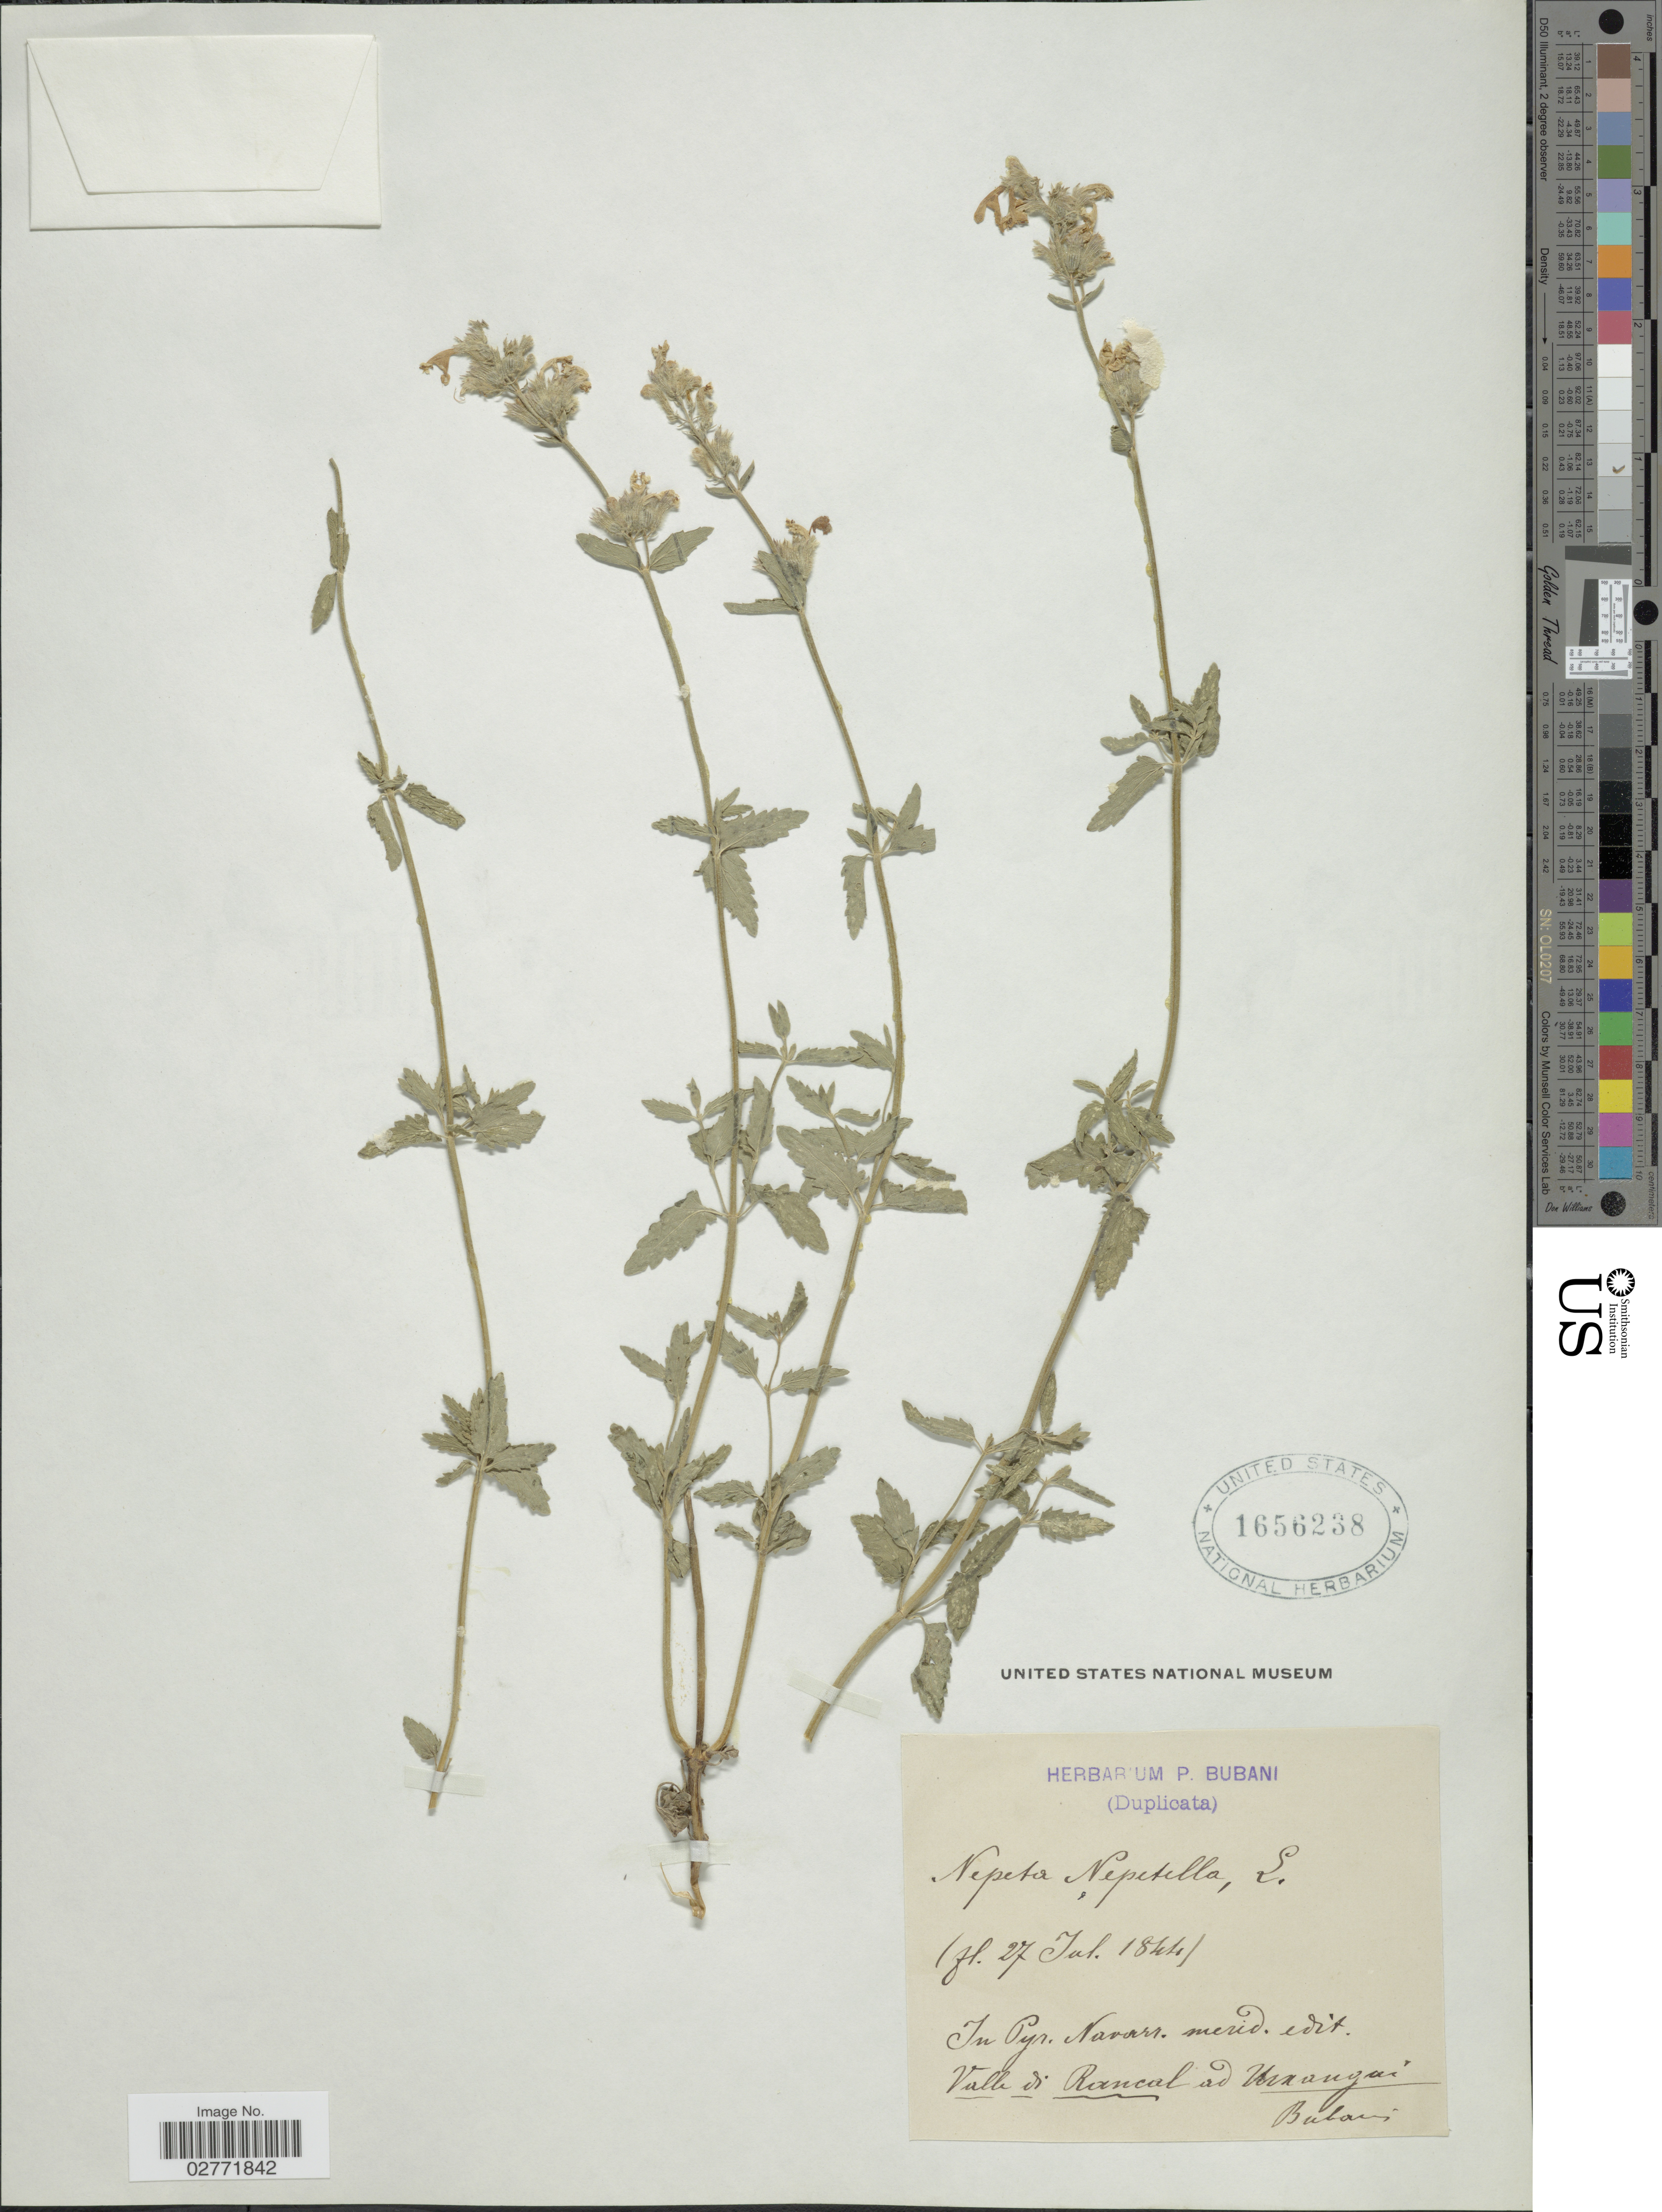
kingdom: Plantae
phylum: Tracheophyta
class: Magnoliopsida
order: Lamiales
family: Lamiaceae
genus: Nepeta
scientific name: Nepeta nepetella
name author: L.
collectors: P. Bubani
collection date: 1844-07-27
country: Spain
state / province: Navarra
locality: In Pyr. Navarr. merid. edit. Valle di Roncal ad Urzainqui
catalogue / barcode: US 1656238